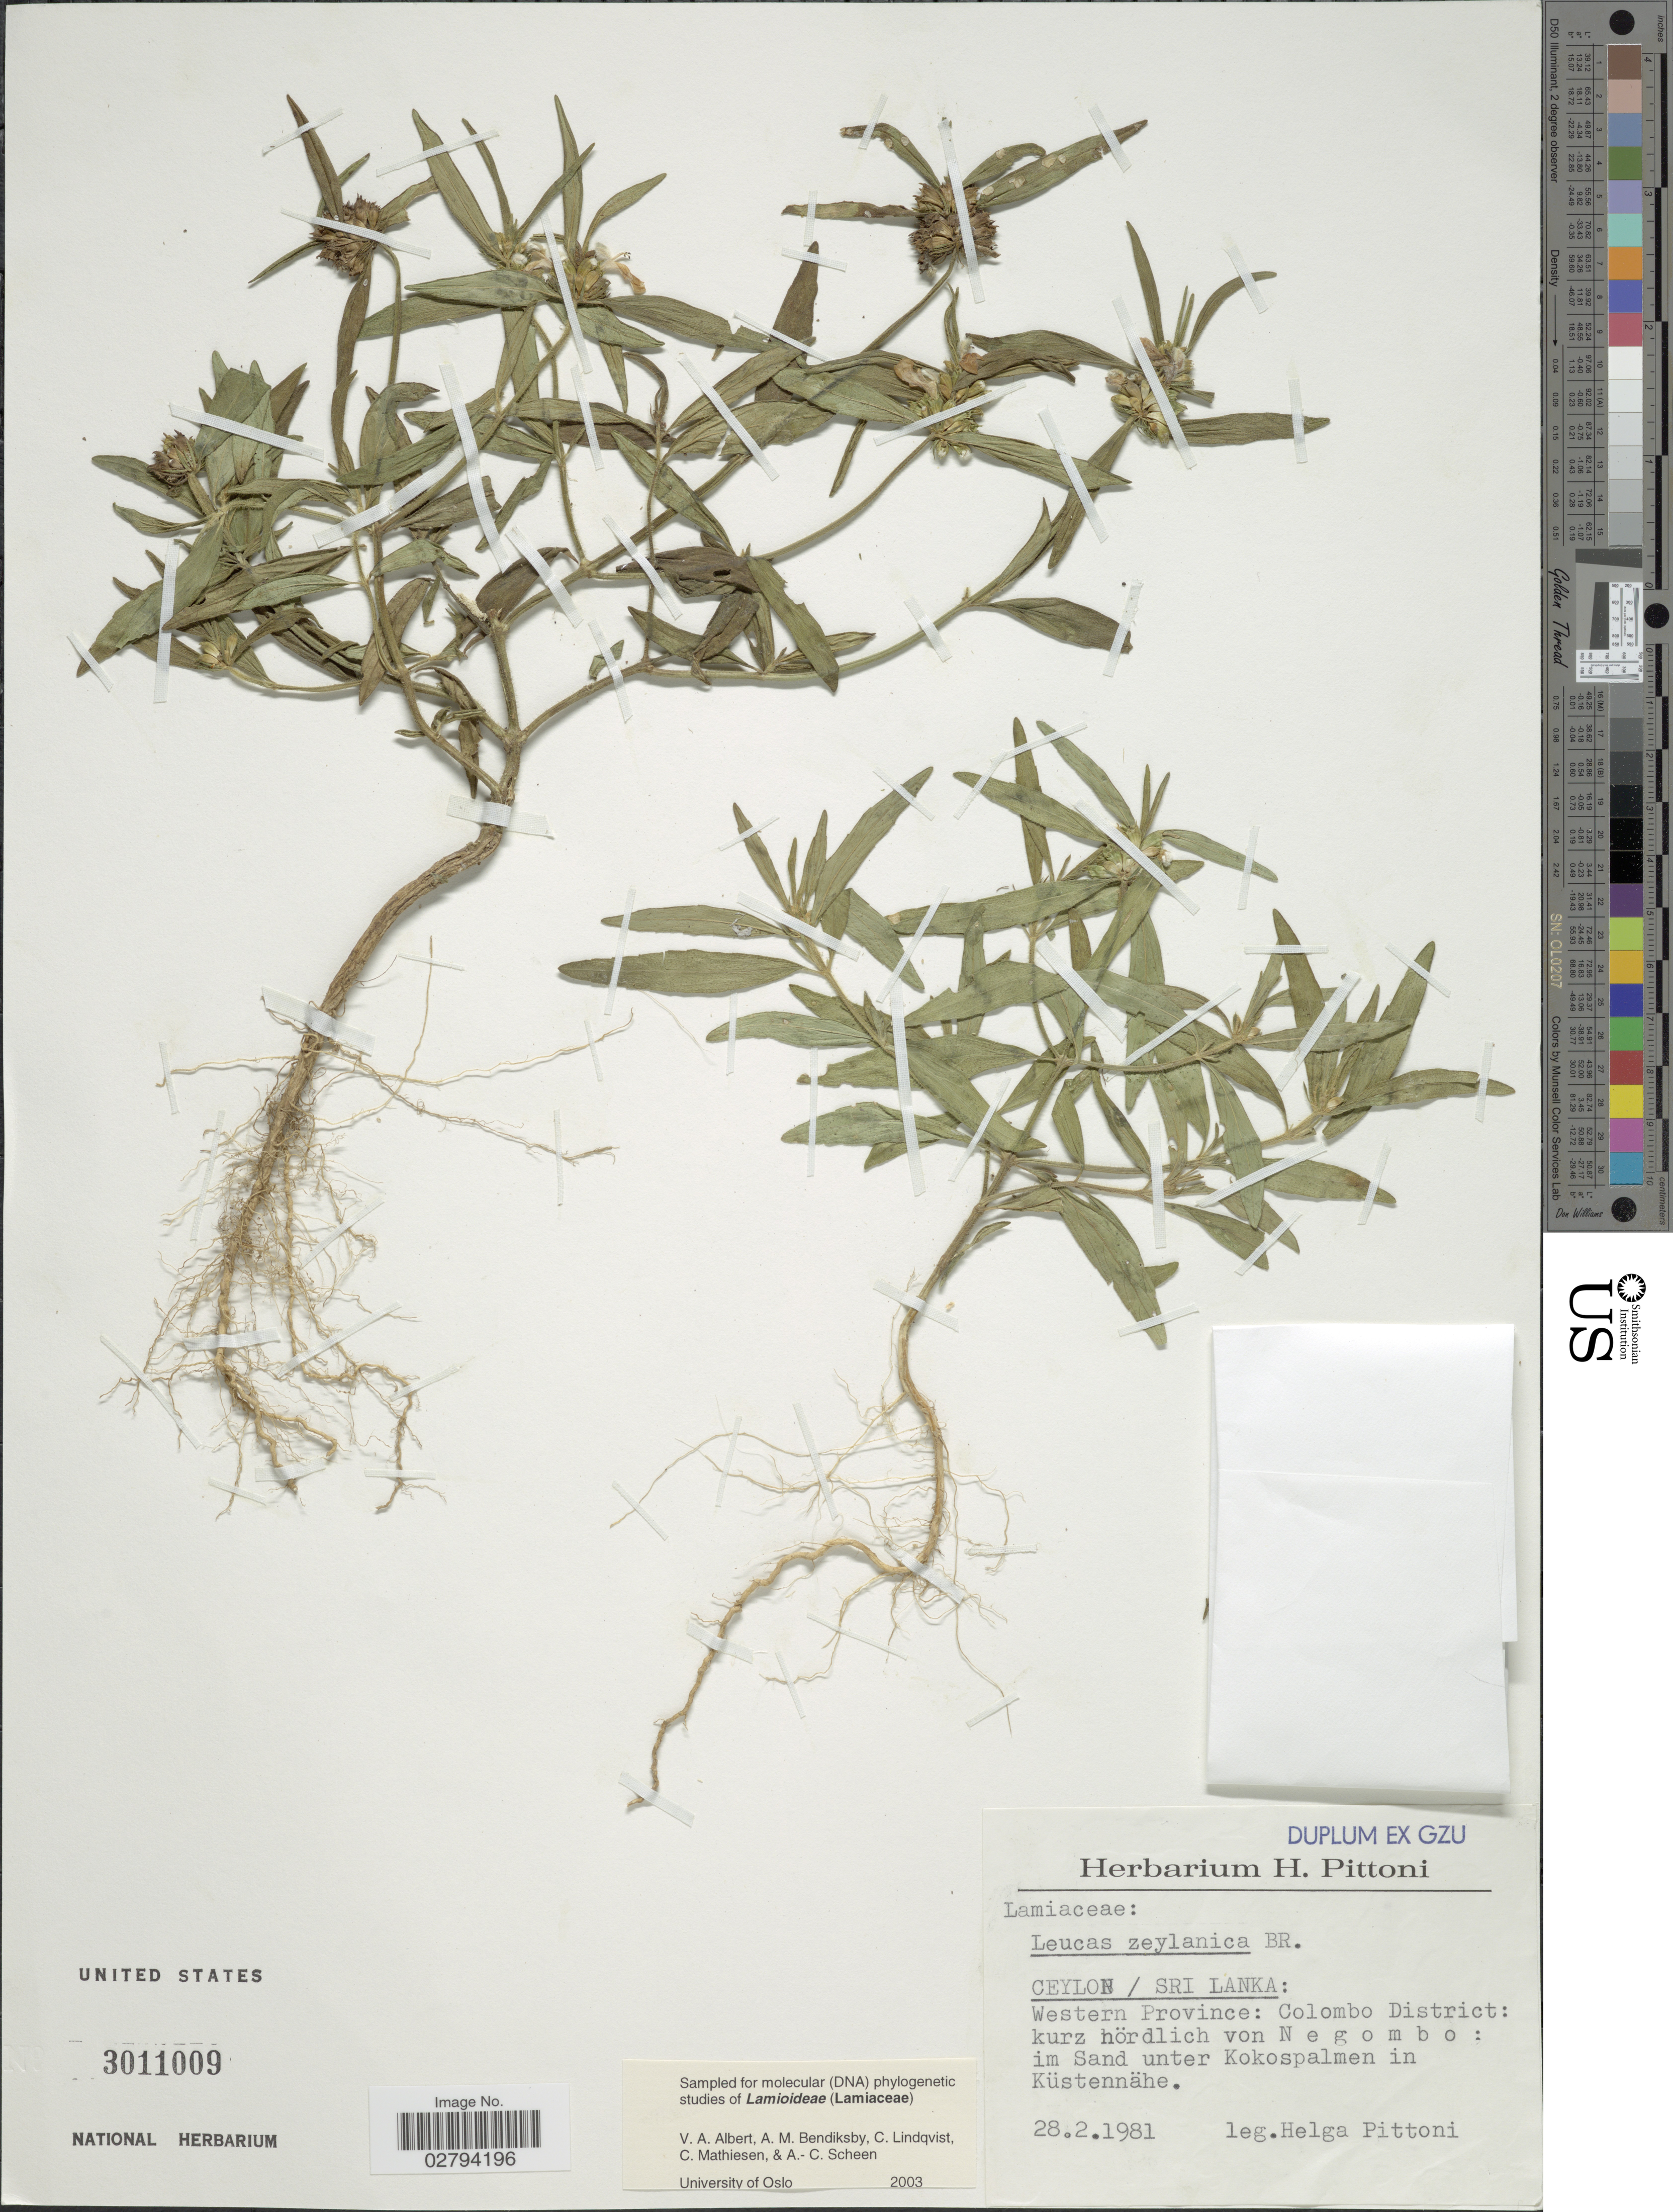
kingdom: Plantae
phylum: Tracheophyta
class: Magnoliopsida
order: Lamiales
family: Lamiaceae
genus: Leucas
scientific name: Leucas zeylanica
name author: (L.) W.T. Aiton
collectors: H. Pittoni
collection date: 1981-02-28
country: Sri Lanka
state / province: Western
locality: Ceylon, Western Province: Colombo District: kurz hördlich von Negombo.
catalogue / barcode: US 3011009